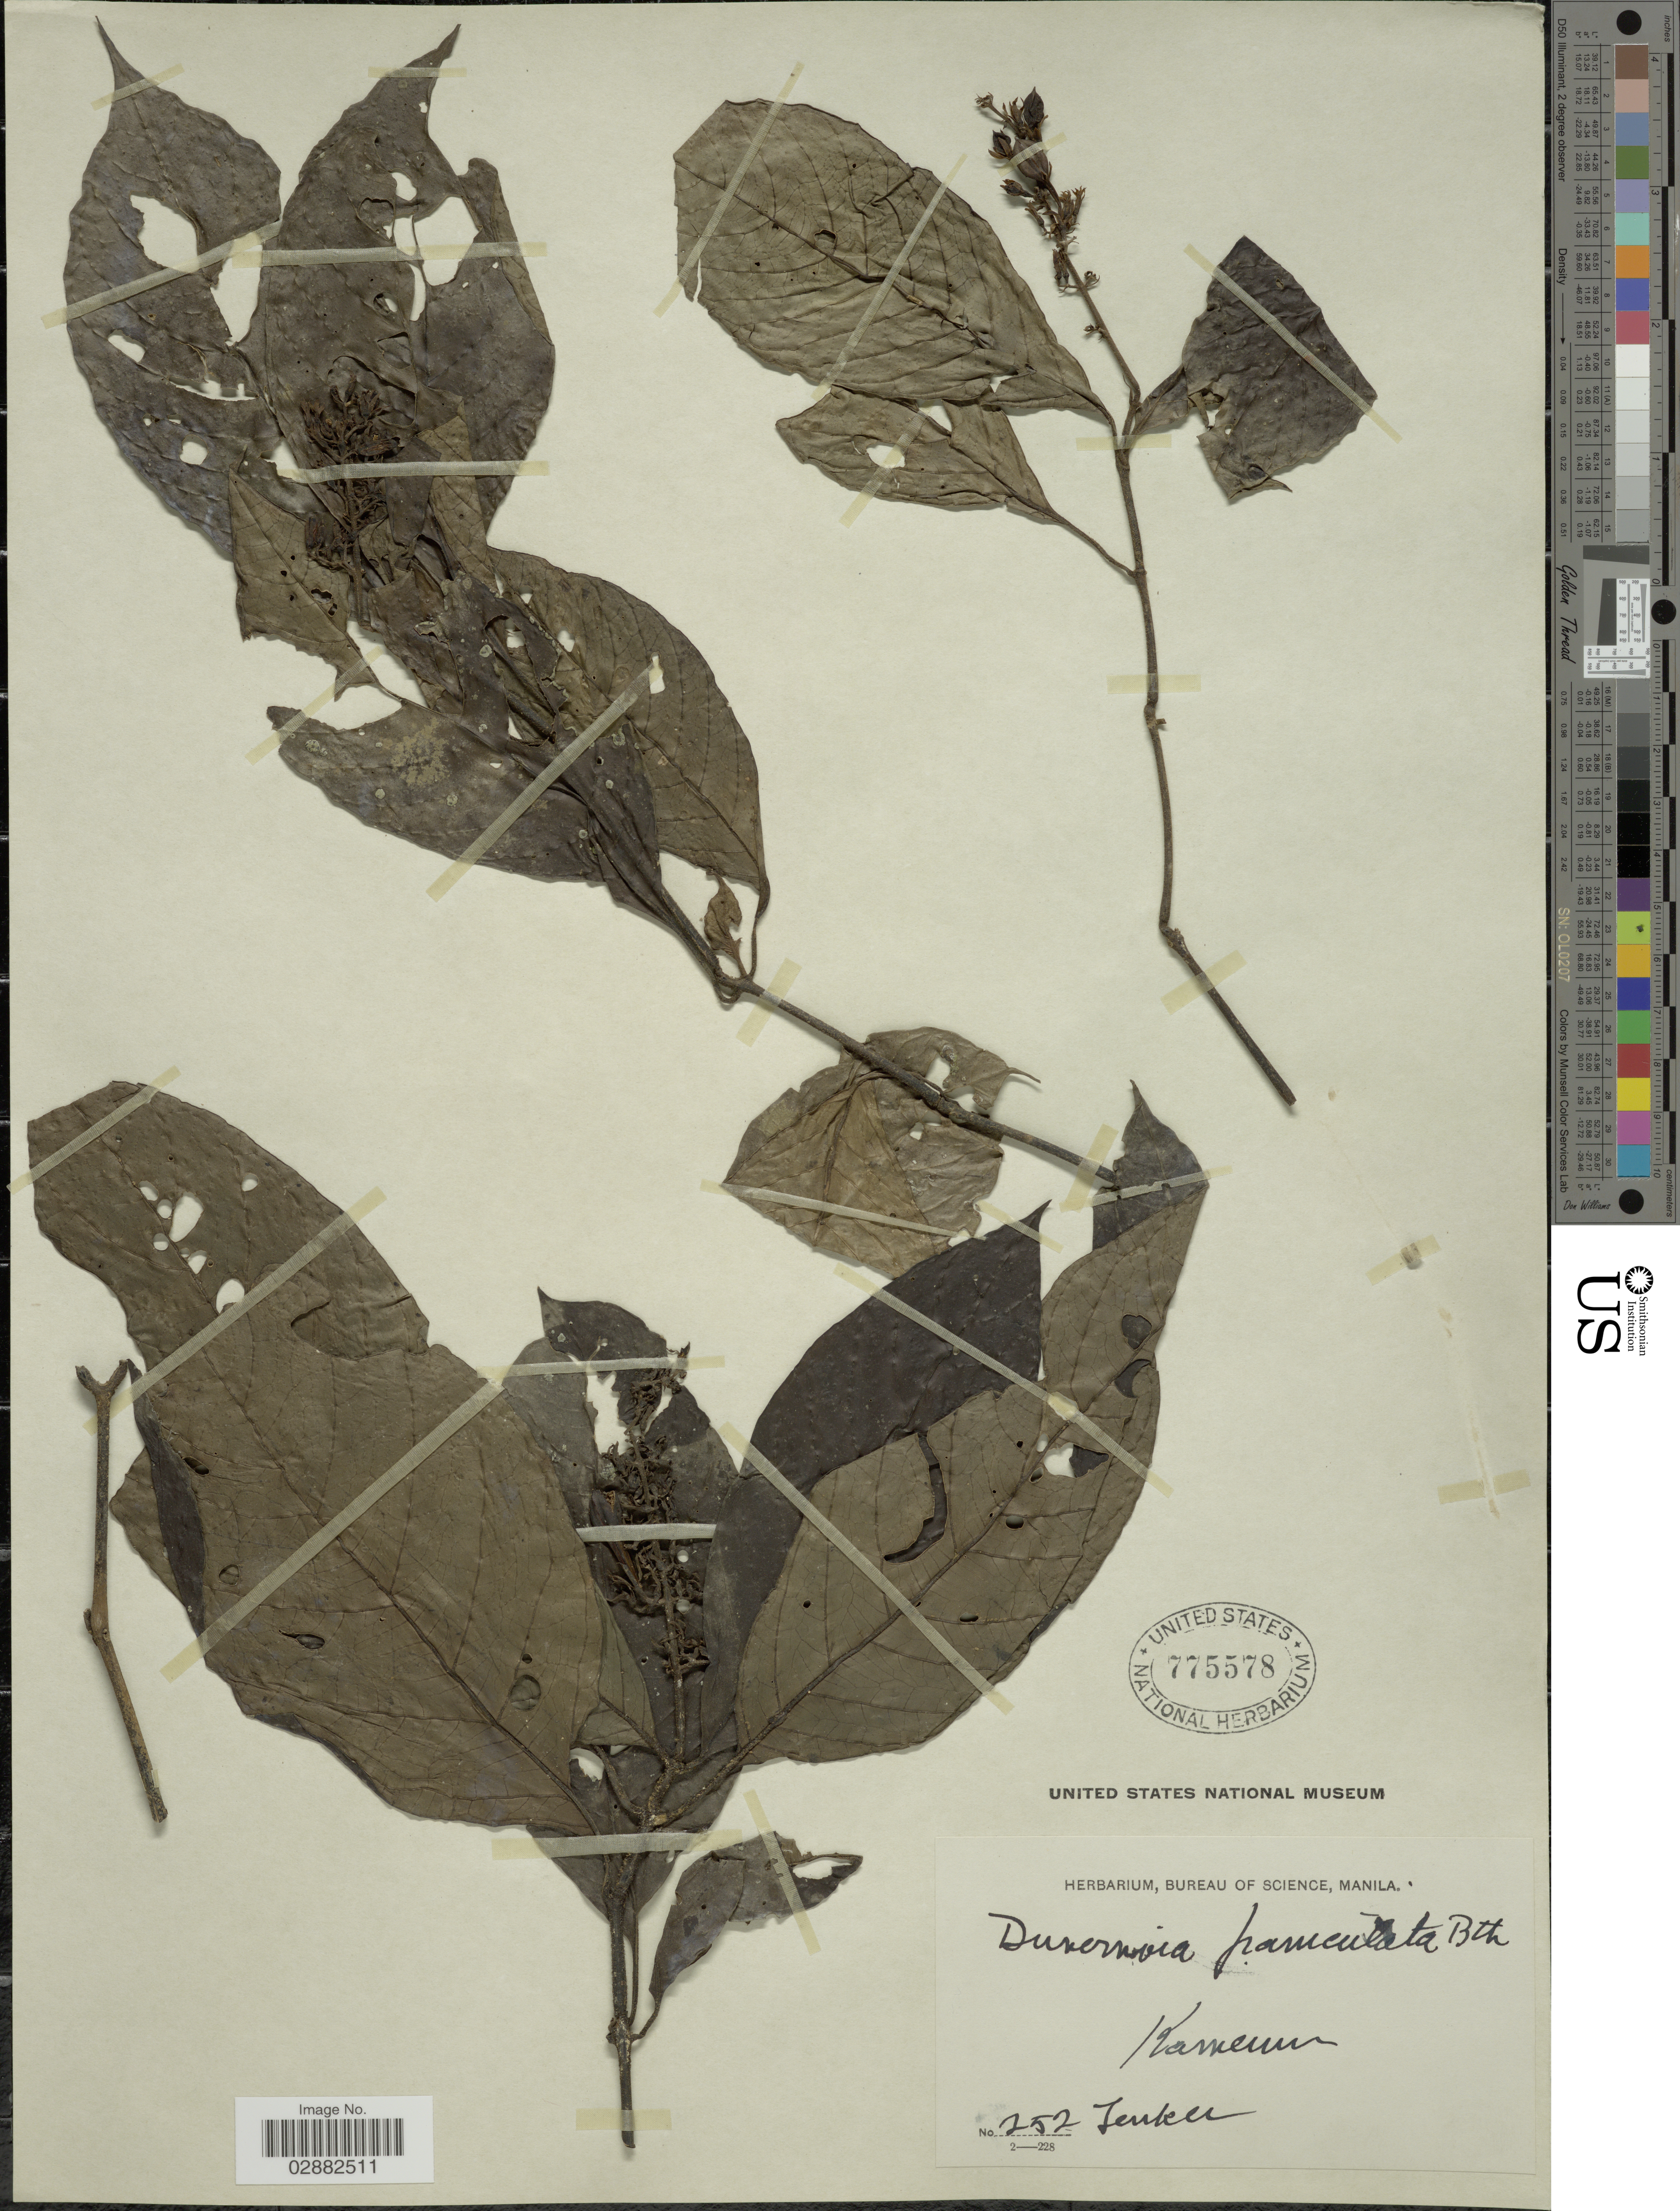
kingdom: Plantae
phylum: Tracheophyta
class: Magnoliopsida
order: Lamiales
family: Acanthaceae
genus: Justicia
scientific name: Justicia paniculata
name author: Rose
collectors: Zenker, --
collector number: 252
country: Cameroon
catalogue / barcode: US 775578